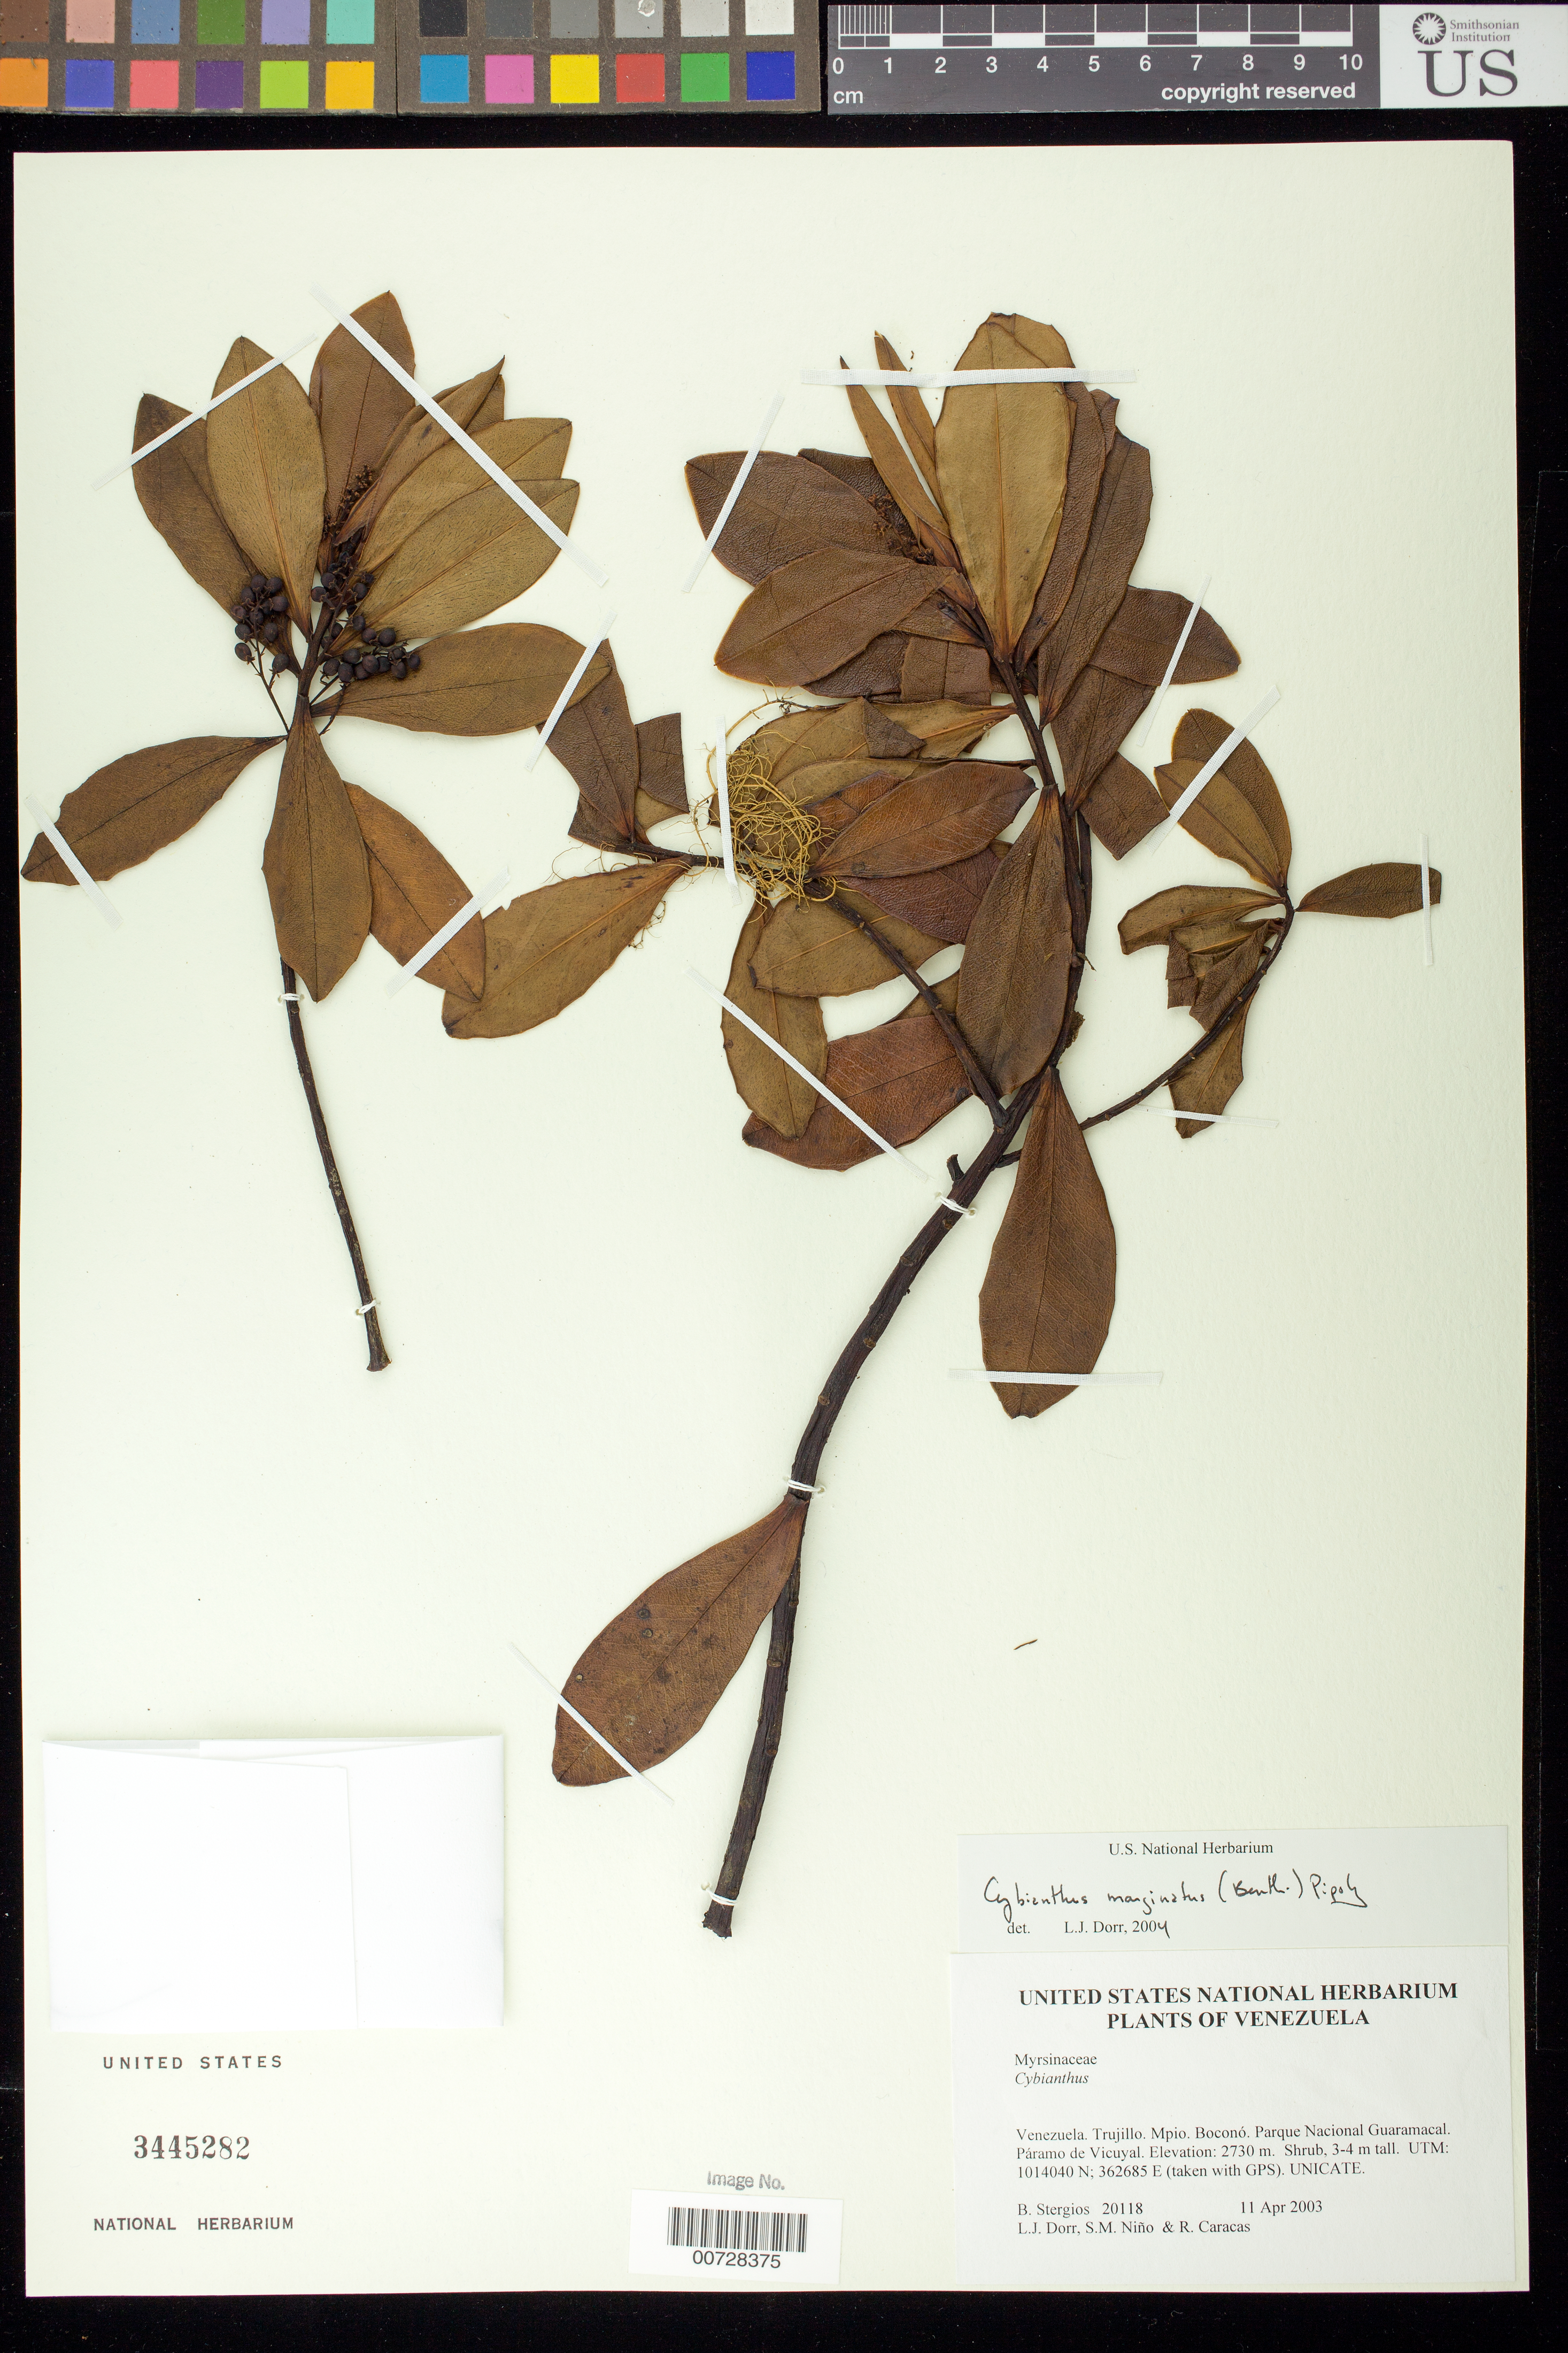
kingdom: Plantae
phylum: Tracheophyta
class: Magnoliopsida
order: Ericales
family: Primulaceae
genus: Cybianthus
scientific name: Cybianthus marginatus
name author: (Benth.) Pipoly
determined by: Dorr, L. J., (BOT), Smithsonian Institution - National Museum of Natural History (UNITED STATES)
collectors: B. G. Stergios, L. J. Dorr, S. M. Niño & R. Caracas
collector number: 20118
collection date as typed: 11 Apr 2003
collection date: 2003-04-11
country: Venezuela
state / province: Trujillo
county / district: Boconó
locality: Parque Nacional Guaramacal. Páramo de Vicuyal.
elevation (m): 2730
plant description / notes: COL, CTES, PORT, US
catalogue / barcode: US 3445282